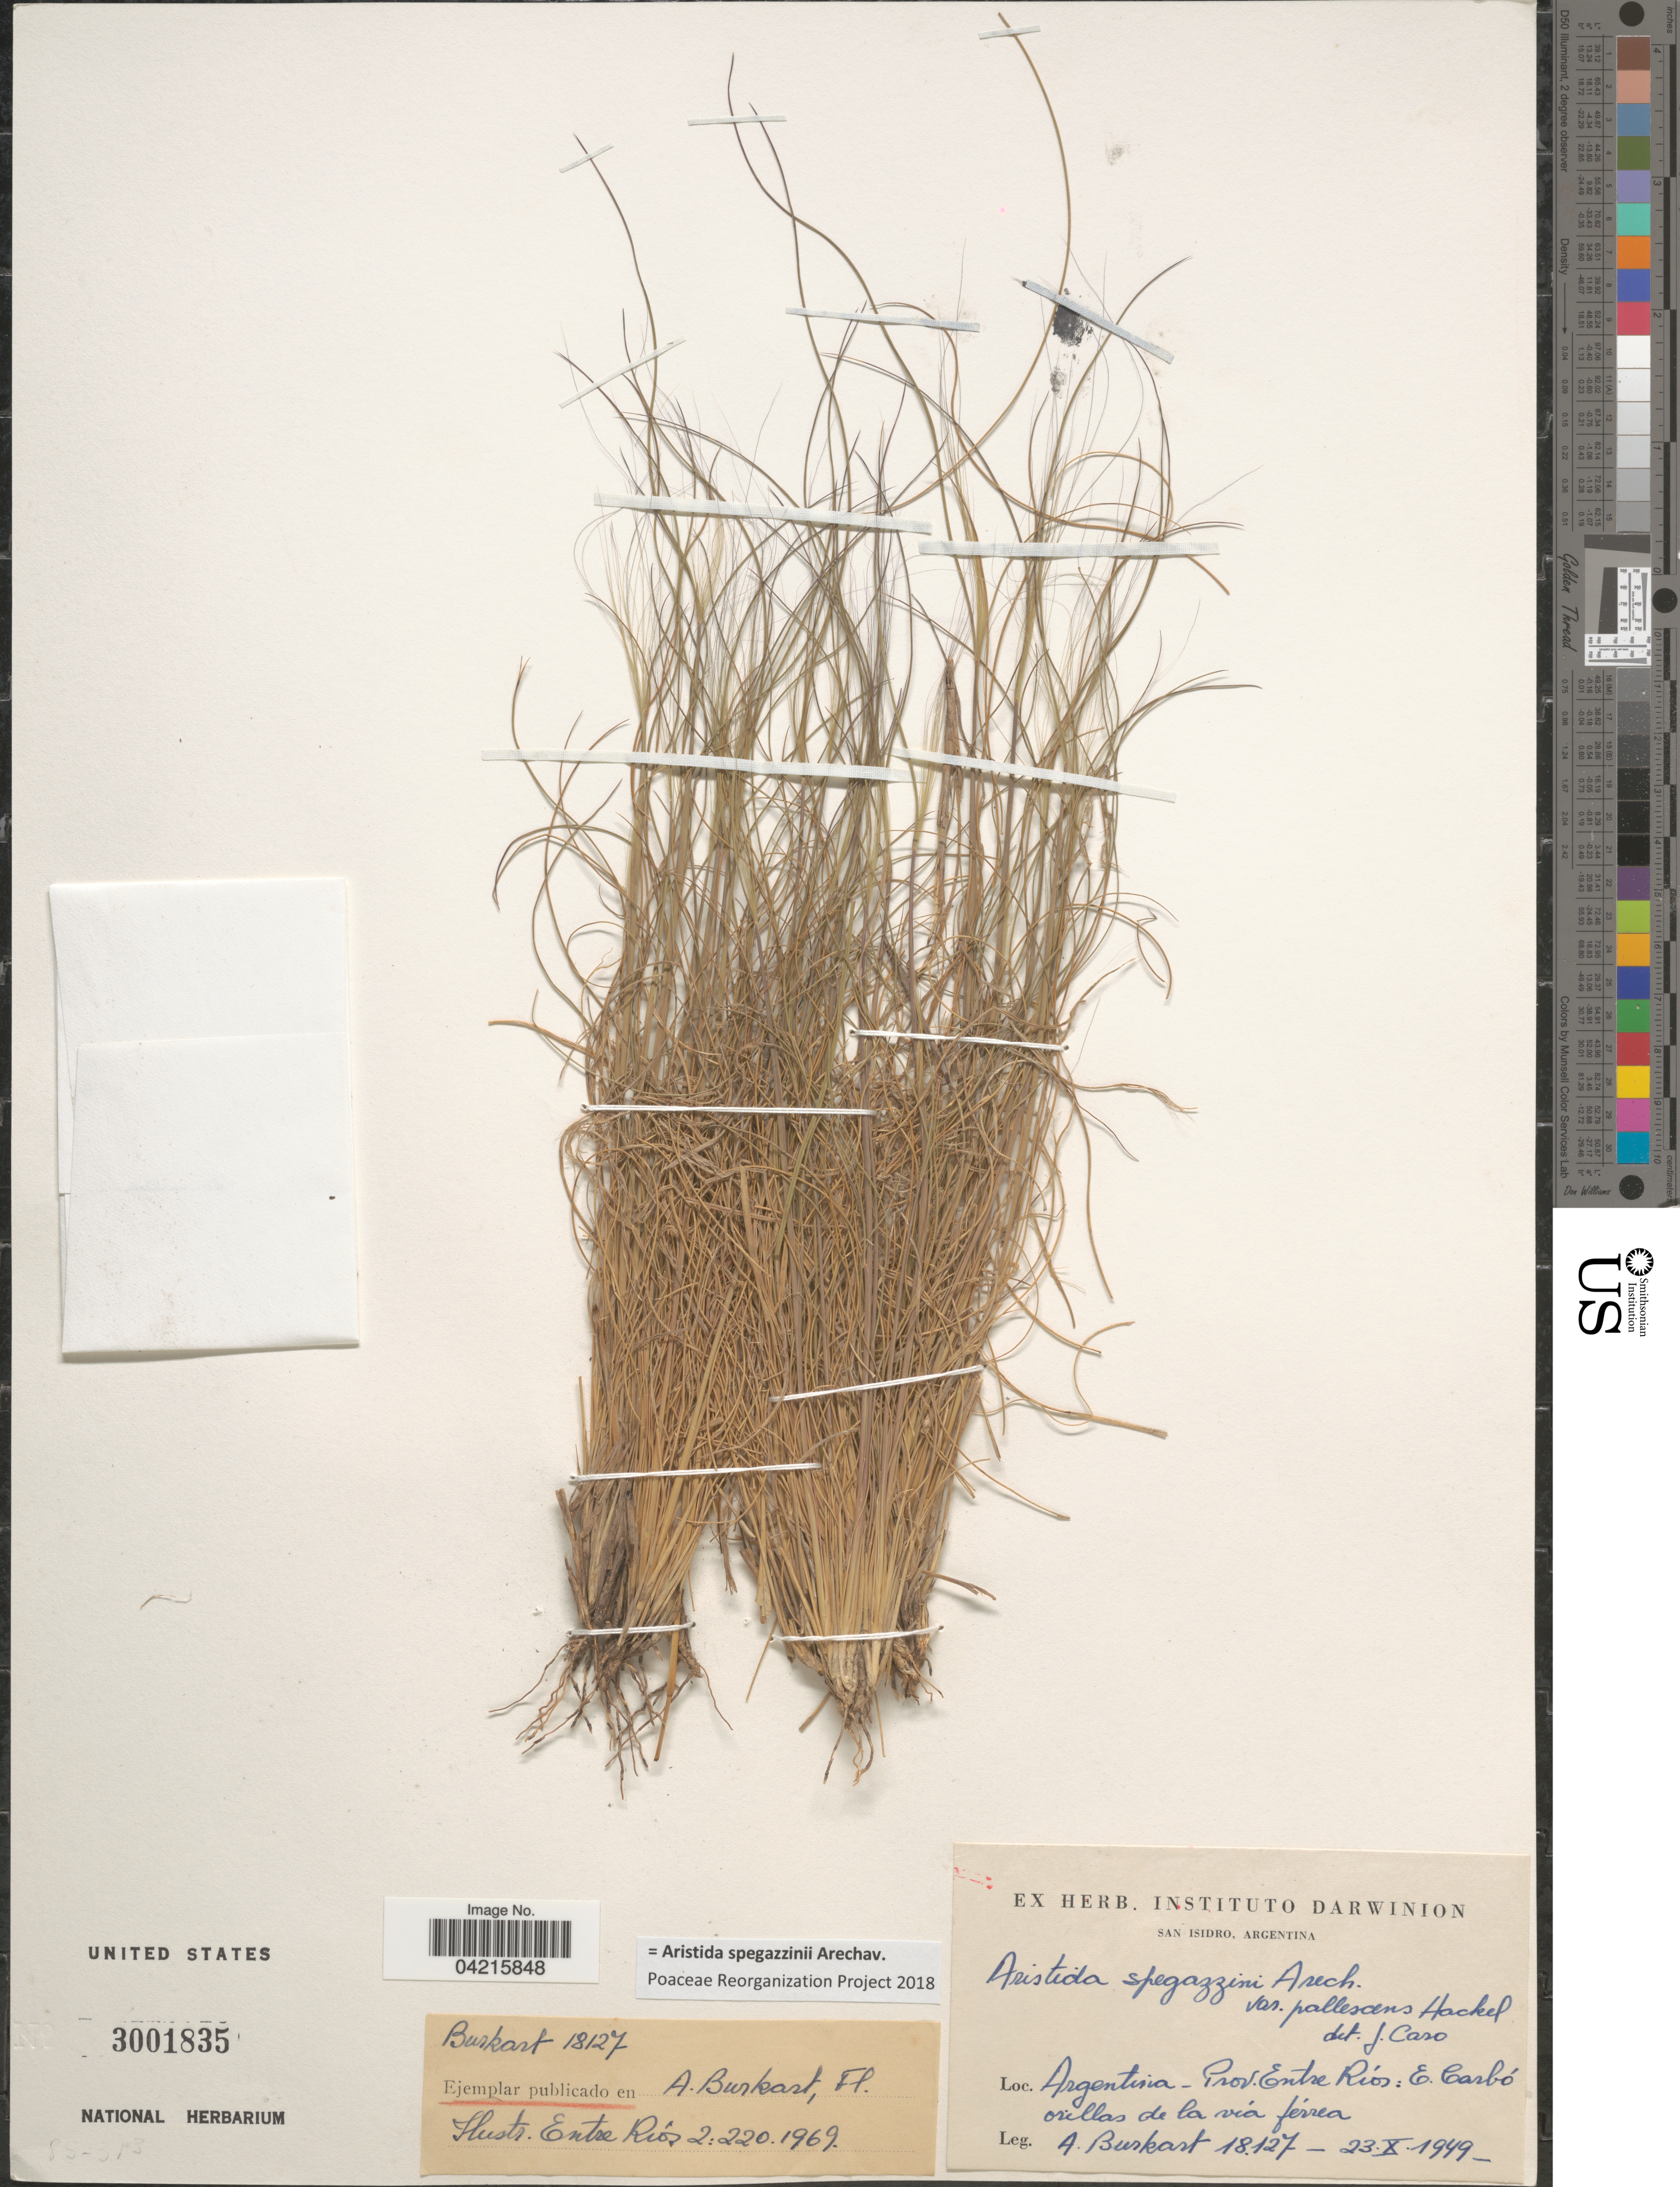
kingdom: Plantae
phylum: Tracheophyta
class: Liliopsida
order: Poales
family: Poaceae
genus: Aristida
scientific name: Aristida spegazzinii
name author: Arechav.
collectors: A. E. Burkart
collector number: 18127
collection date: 1949-10-23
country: Argentina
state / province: Entre Rios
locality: E. Carbó campo orillas de la vía férrea.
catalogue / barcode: US 3001835